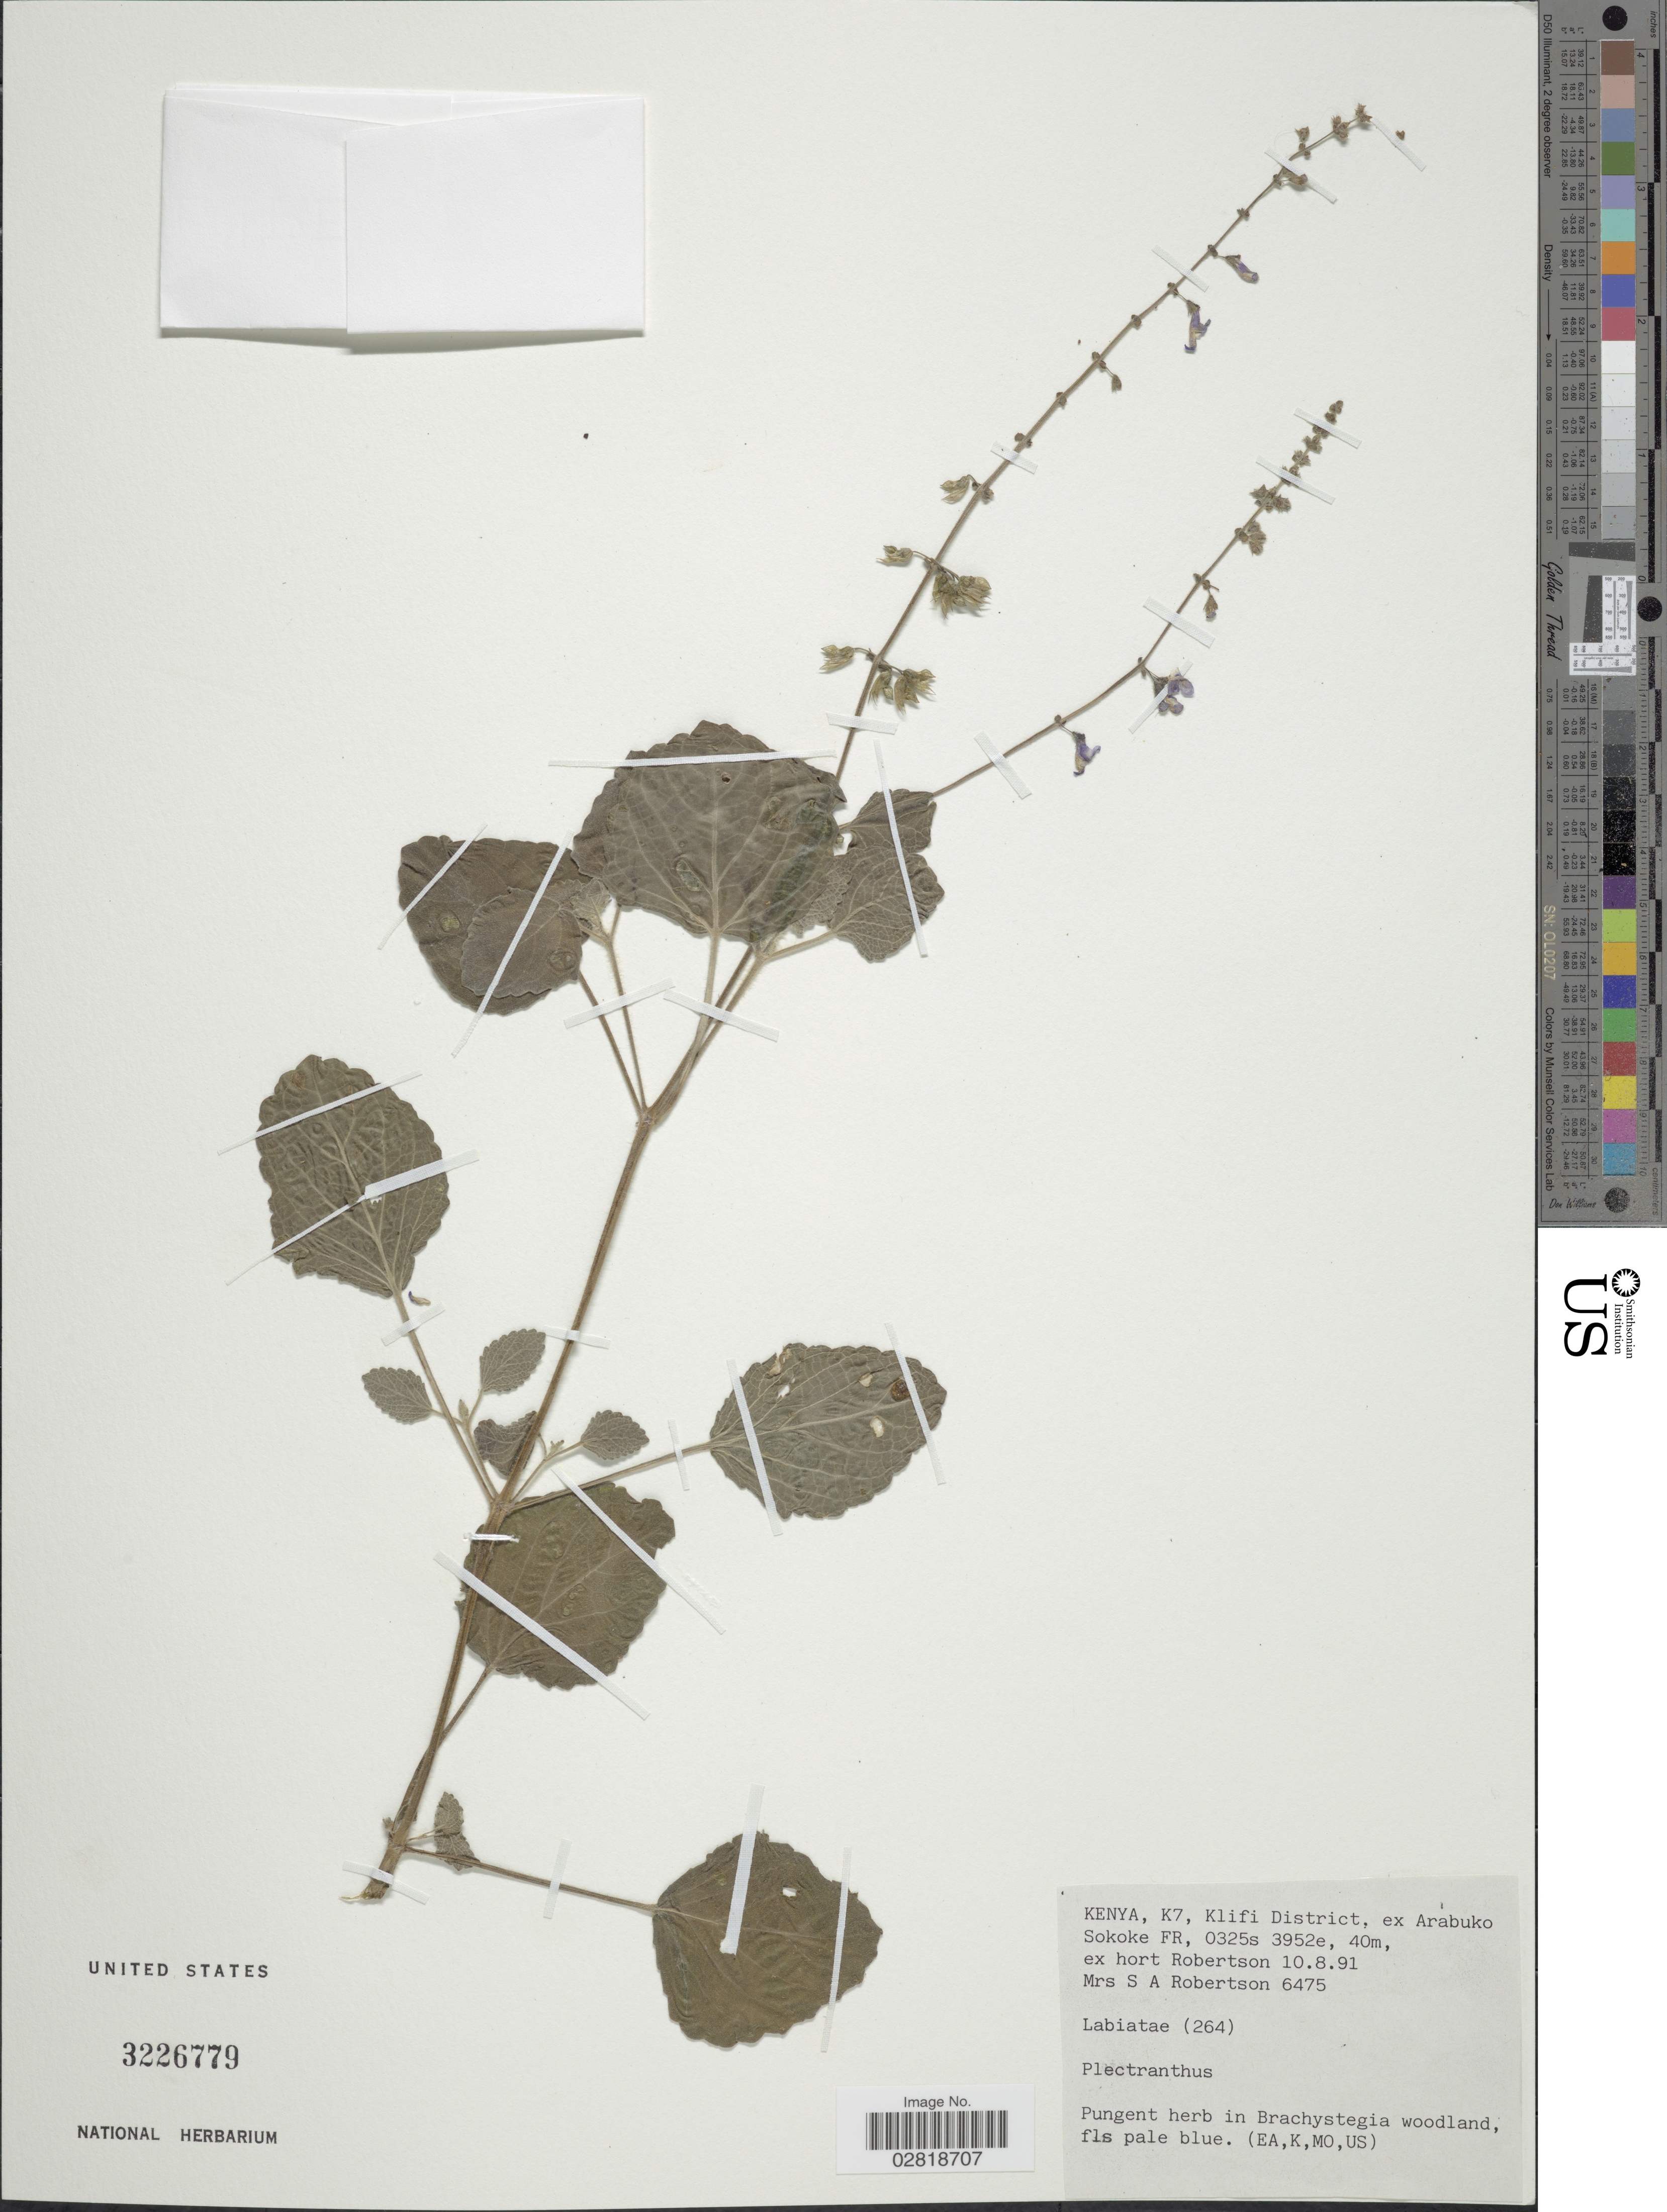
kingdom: Plantae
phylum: Tracheophyta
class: Magnoliopsida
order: Lamiales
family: Lamiaceae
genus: Plectranthus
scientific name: Plectranthus sp.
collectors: Mrs. S. A. Robertson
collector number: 6475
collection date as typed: Transcribed d/m/y: 10/8/91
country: Kenya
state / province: Kilifi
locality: K7, Klifi District, ex Arabuko Sokoke FR.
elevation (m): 40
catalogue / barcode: US 3226779